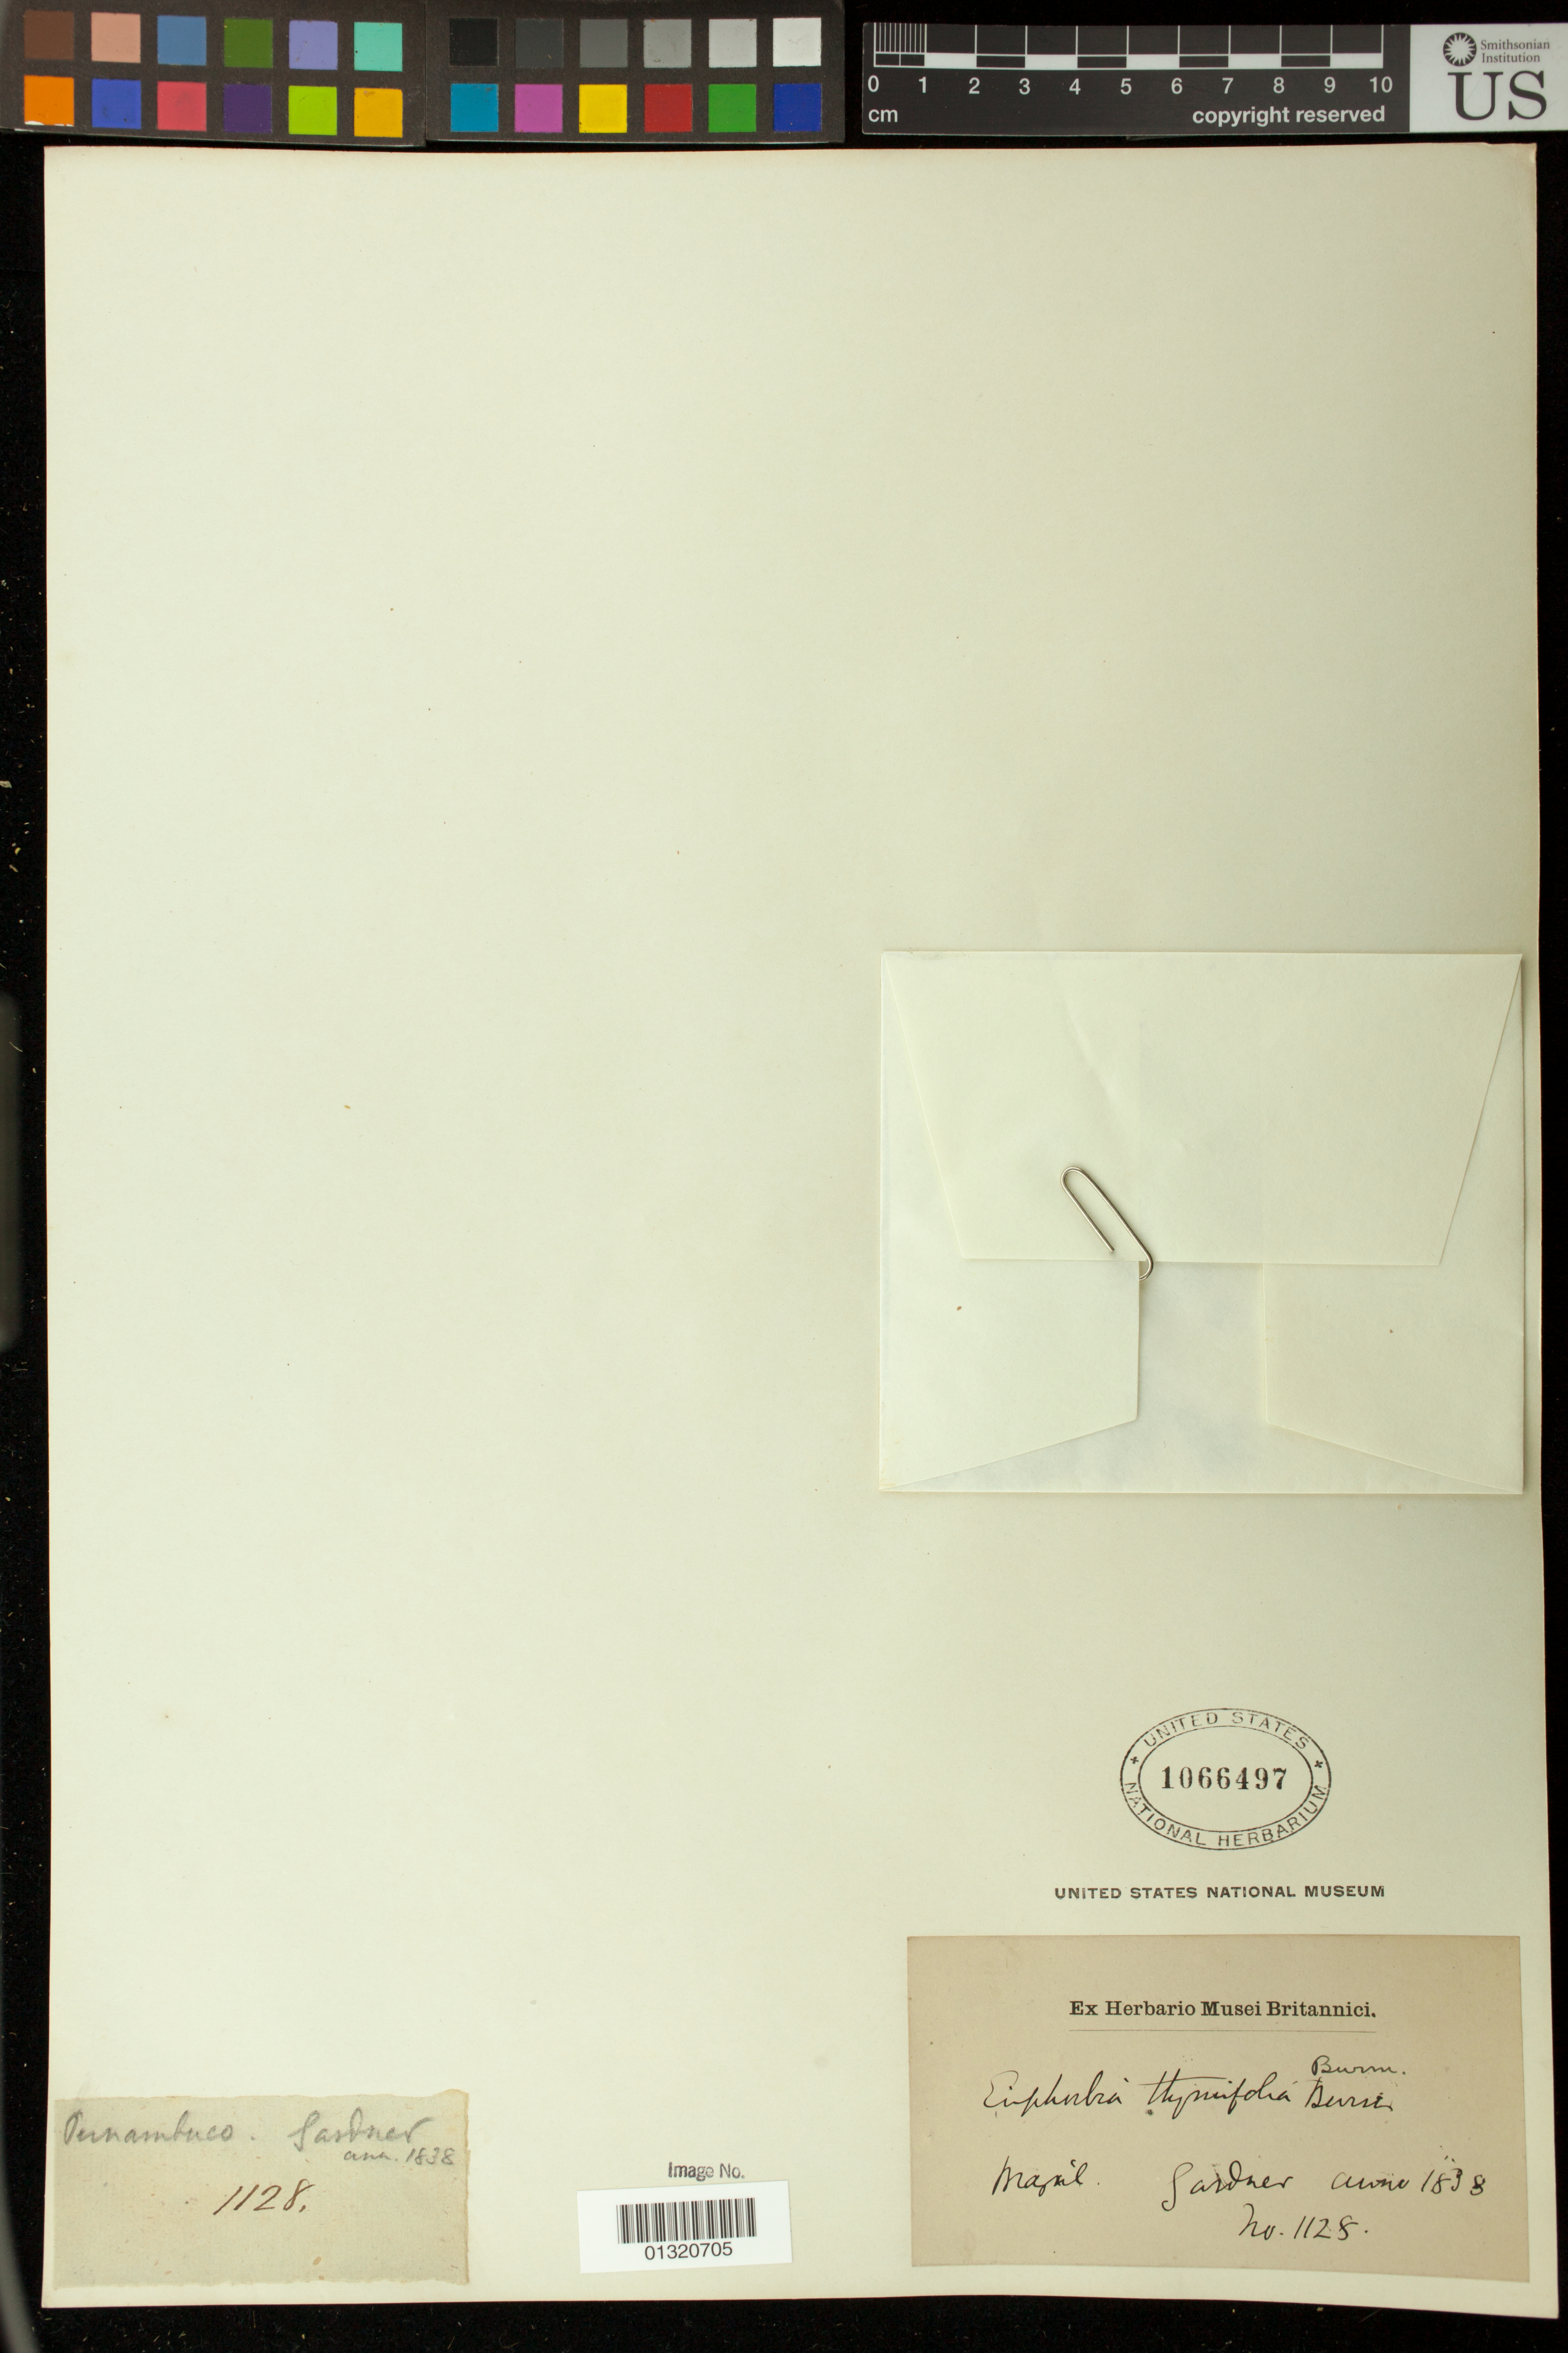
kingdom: Plantae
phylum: Tracheophyta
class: Magnoliopsida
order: Malpighiales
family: Euphorbiaceae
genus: Euphorbia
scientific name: Euphorbia thymifolia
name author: L.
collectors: -- Gardner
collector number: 1128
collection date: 1838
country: Brazil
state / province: Pernambuco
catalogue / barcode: US 1066497